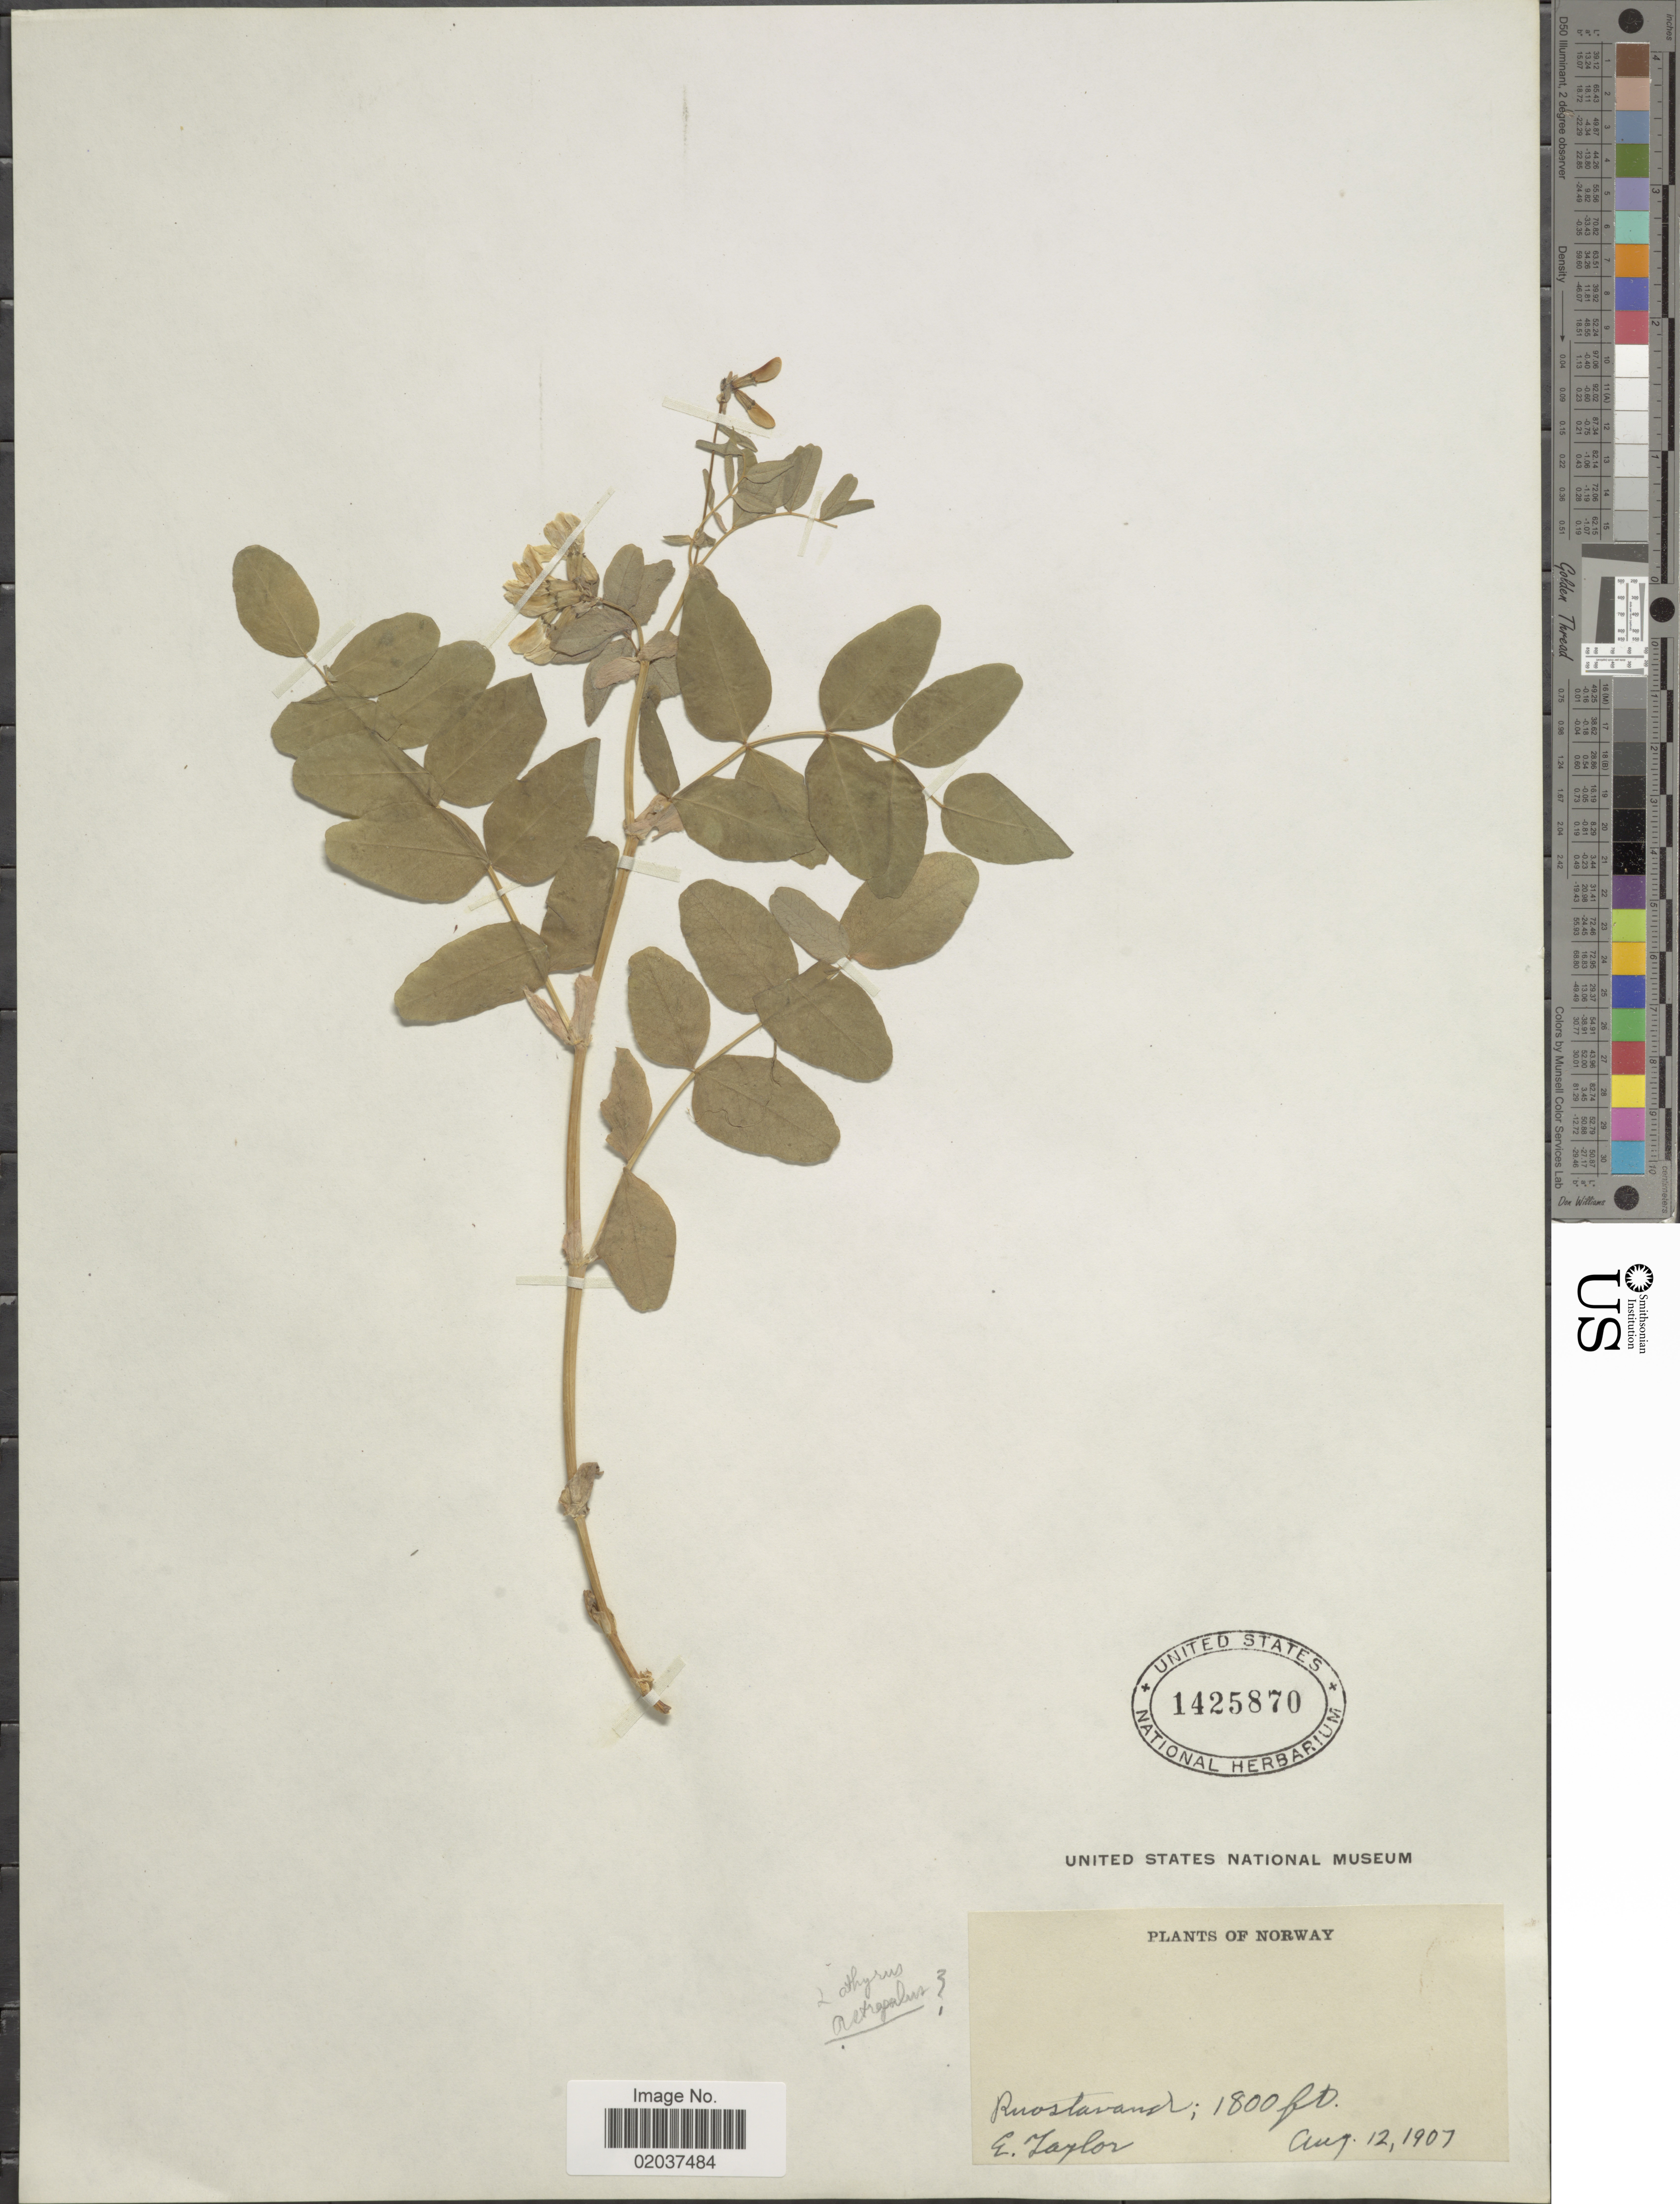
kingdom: Plantae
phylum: Tracheophyta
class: Magnoliopsida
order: Fabales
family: Fabaceae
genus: Astragalus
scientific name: Astragalus sp.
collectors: E. Taylor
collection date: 1907-08-12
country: Norway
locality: Ruostavand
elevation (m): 549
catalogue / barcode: US 1425870